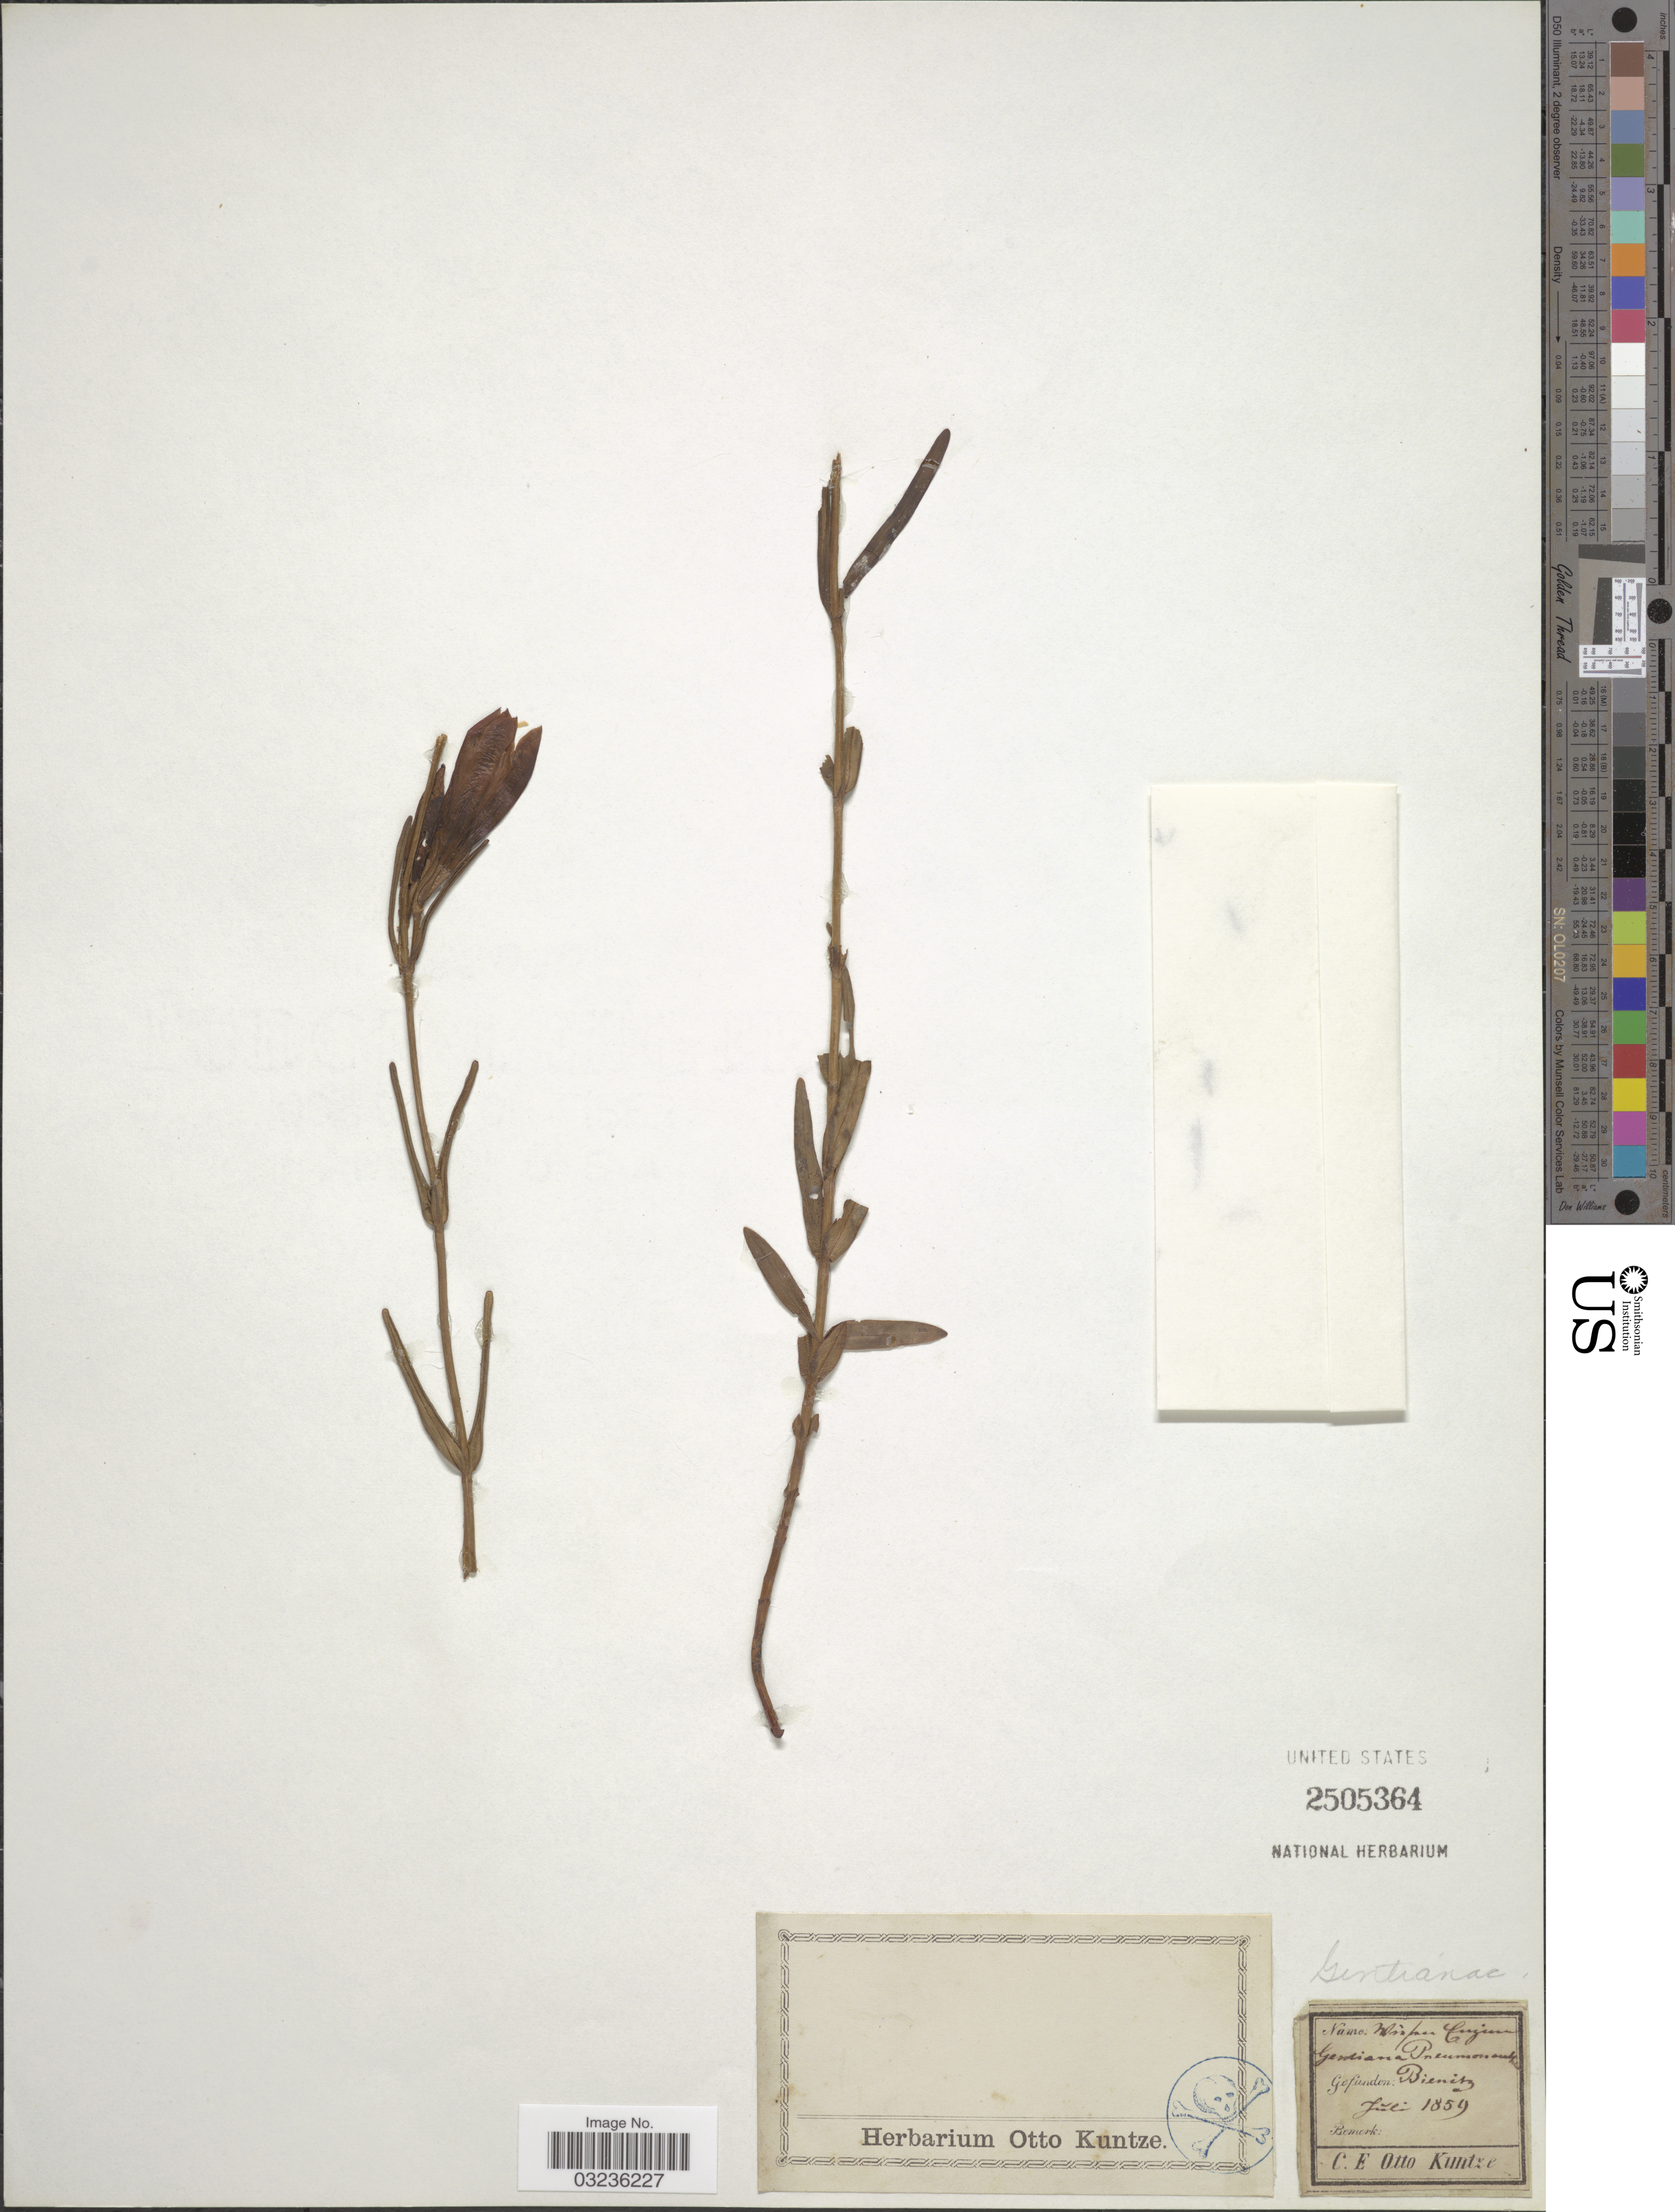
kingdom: Plantae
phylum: Tracheophyta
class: Magnoliopsida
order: Gentianales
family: Gentianaceae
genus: Gentiana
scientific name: Gentiana pneumonanthe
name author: L.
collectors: C.E.O. Kuntze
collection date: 1859-07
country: Germany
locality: Bienitz.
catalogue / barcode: US 2505364